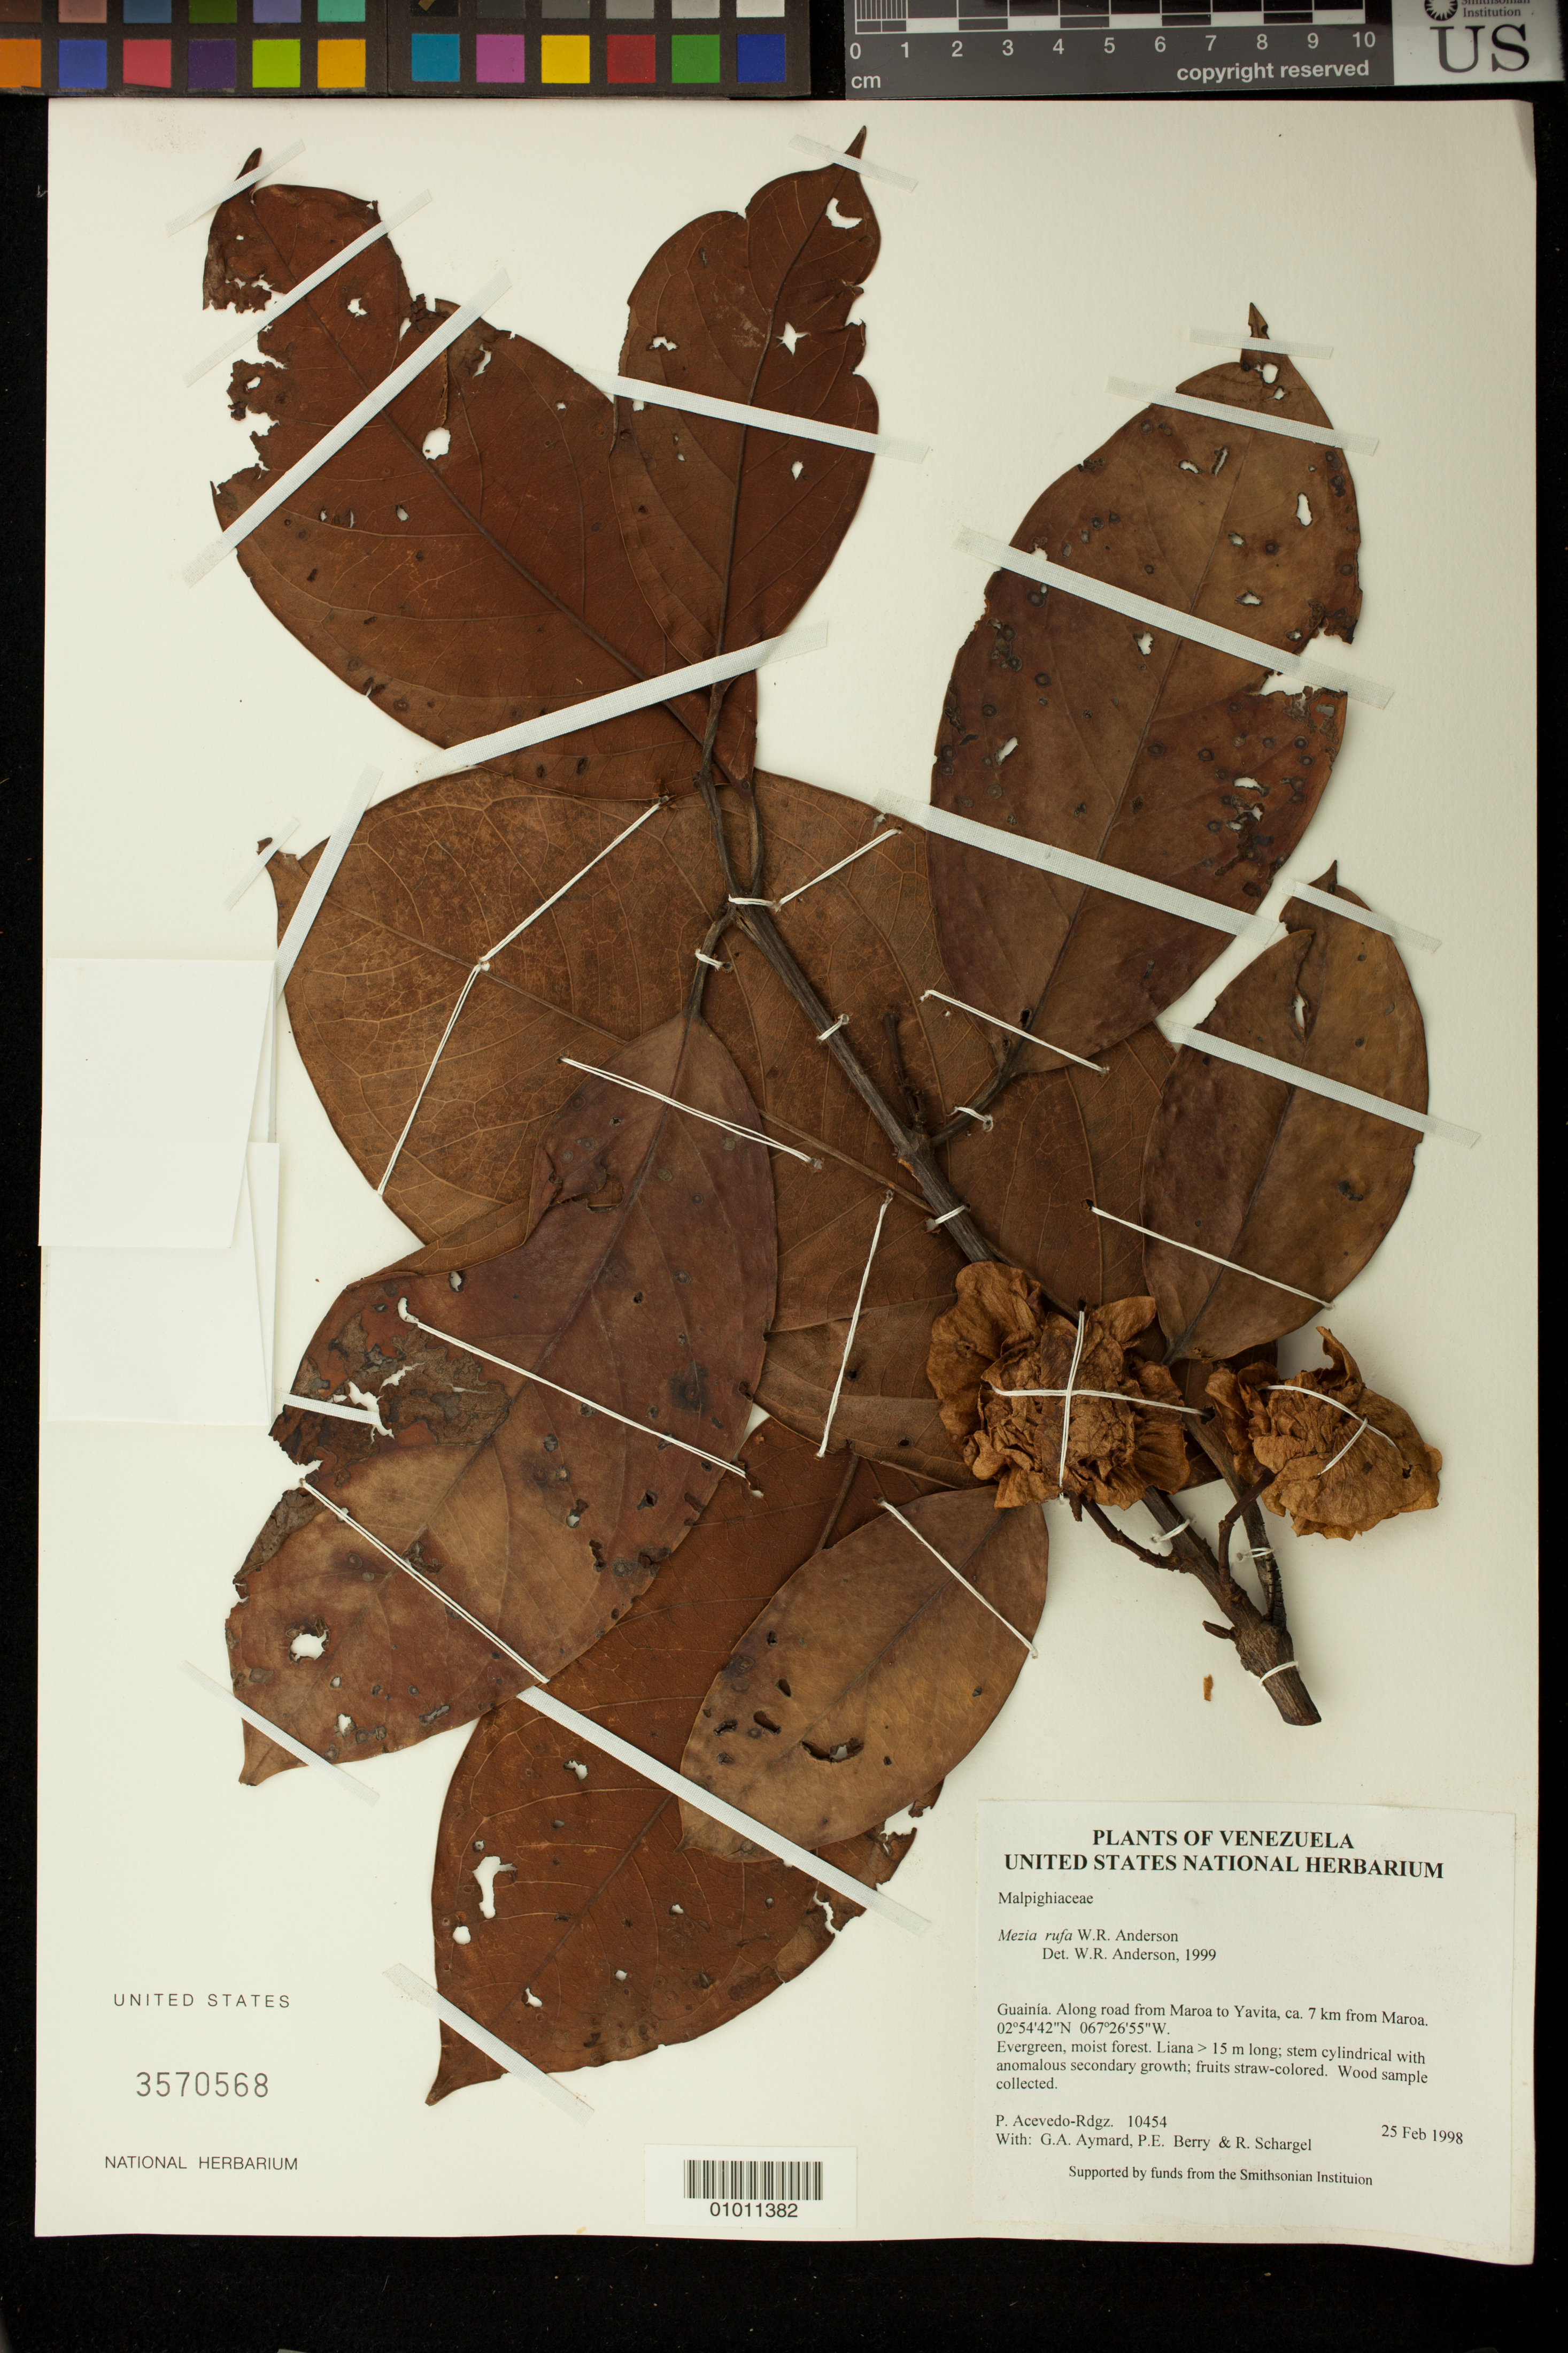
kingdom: Plantae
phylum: Tracheophyta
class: Magnoliopsida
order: Malpighiales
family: Malpighiaceae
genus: Mezia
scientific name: Mezia rufa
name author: W.R. Anderson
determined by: Anderson, W. R., (MICH), University of Michigan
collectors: P. Acevedo-Rodr., G. A. Aymard, P. E. Berry & R. Schargel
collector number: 10454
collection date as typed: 25 Feb 1998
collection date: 1998-02-25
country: Venezuela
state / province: Amazonas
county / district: Maroa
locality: Along road from Maroa to Yavita, ca. 7 km from Maroa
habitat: Evergreen, moist forest.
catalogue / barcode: US 3570568